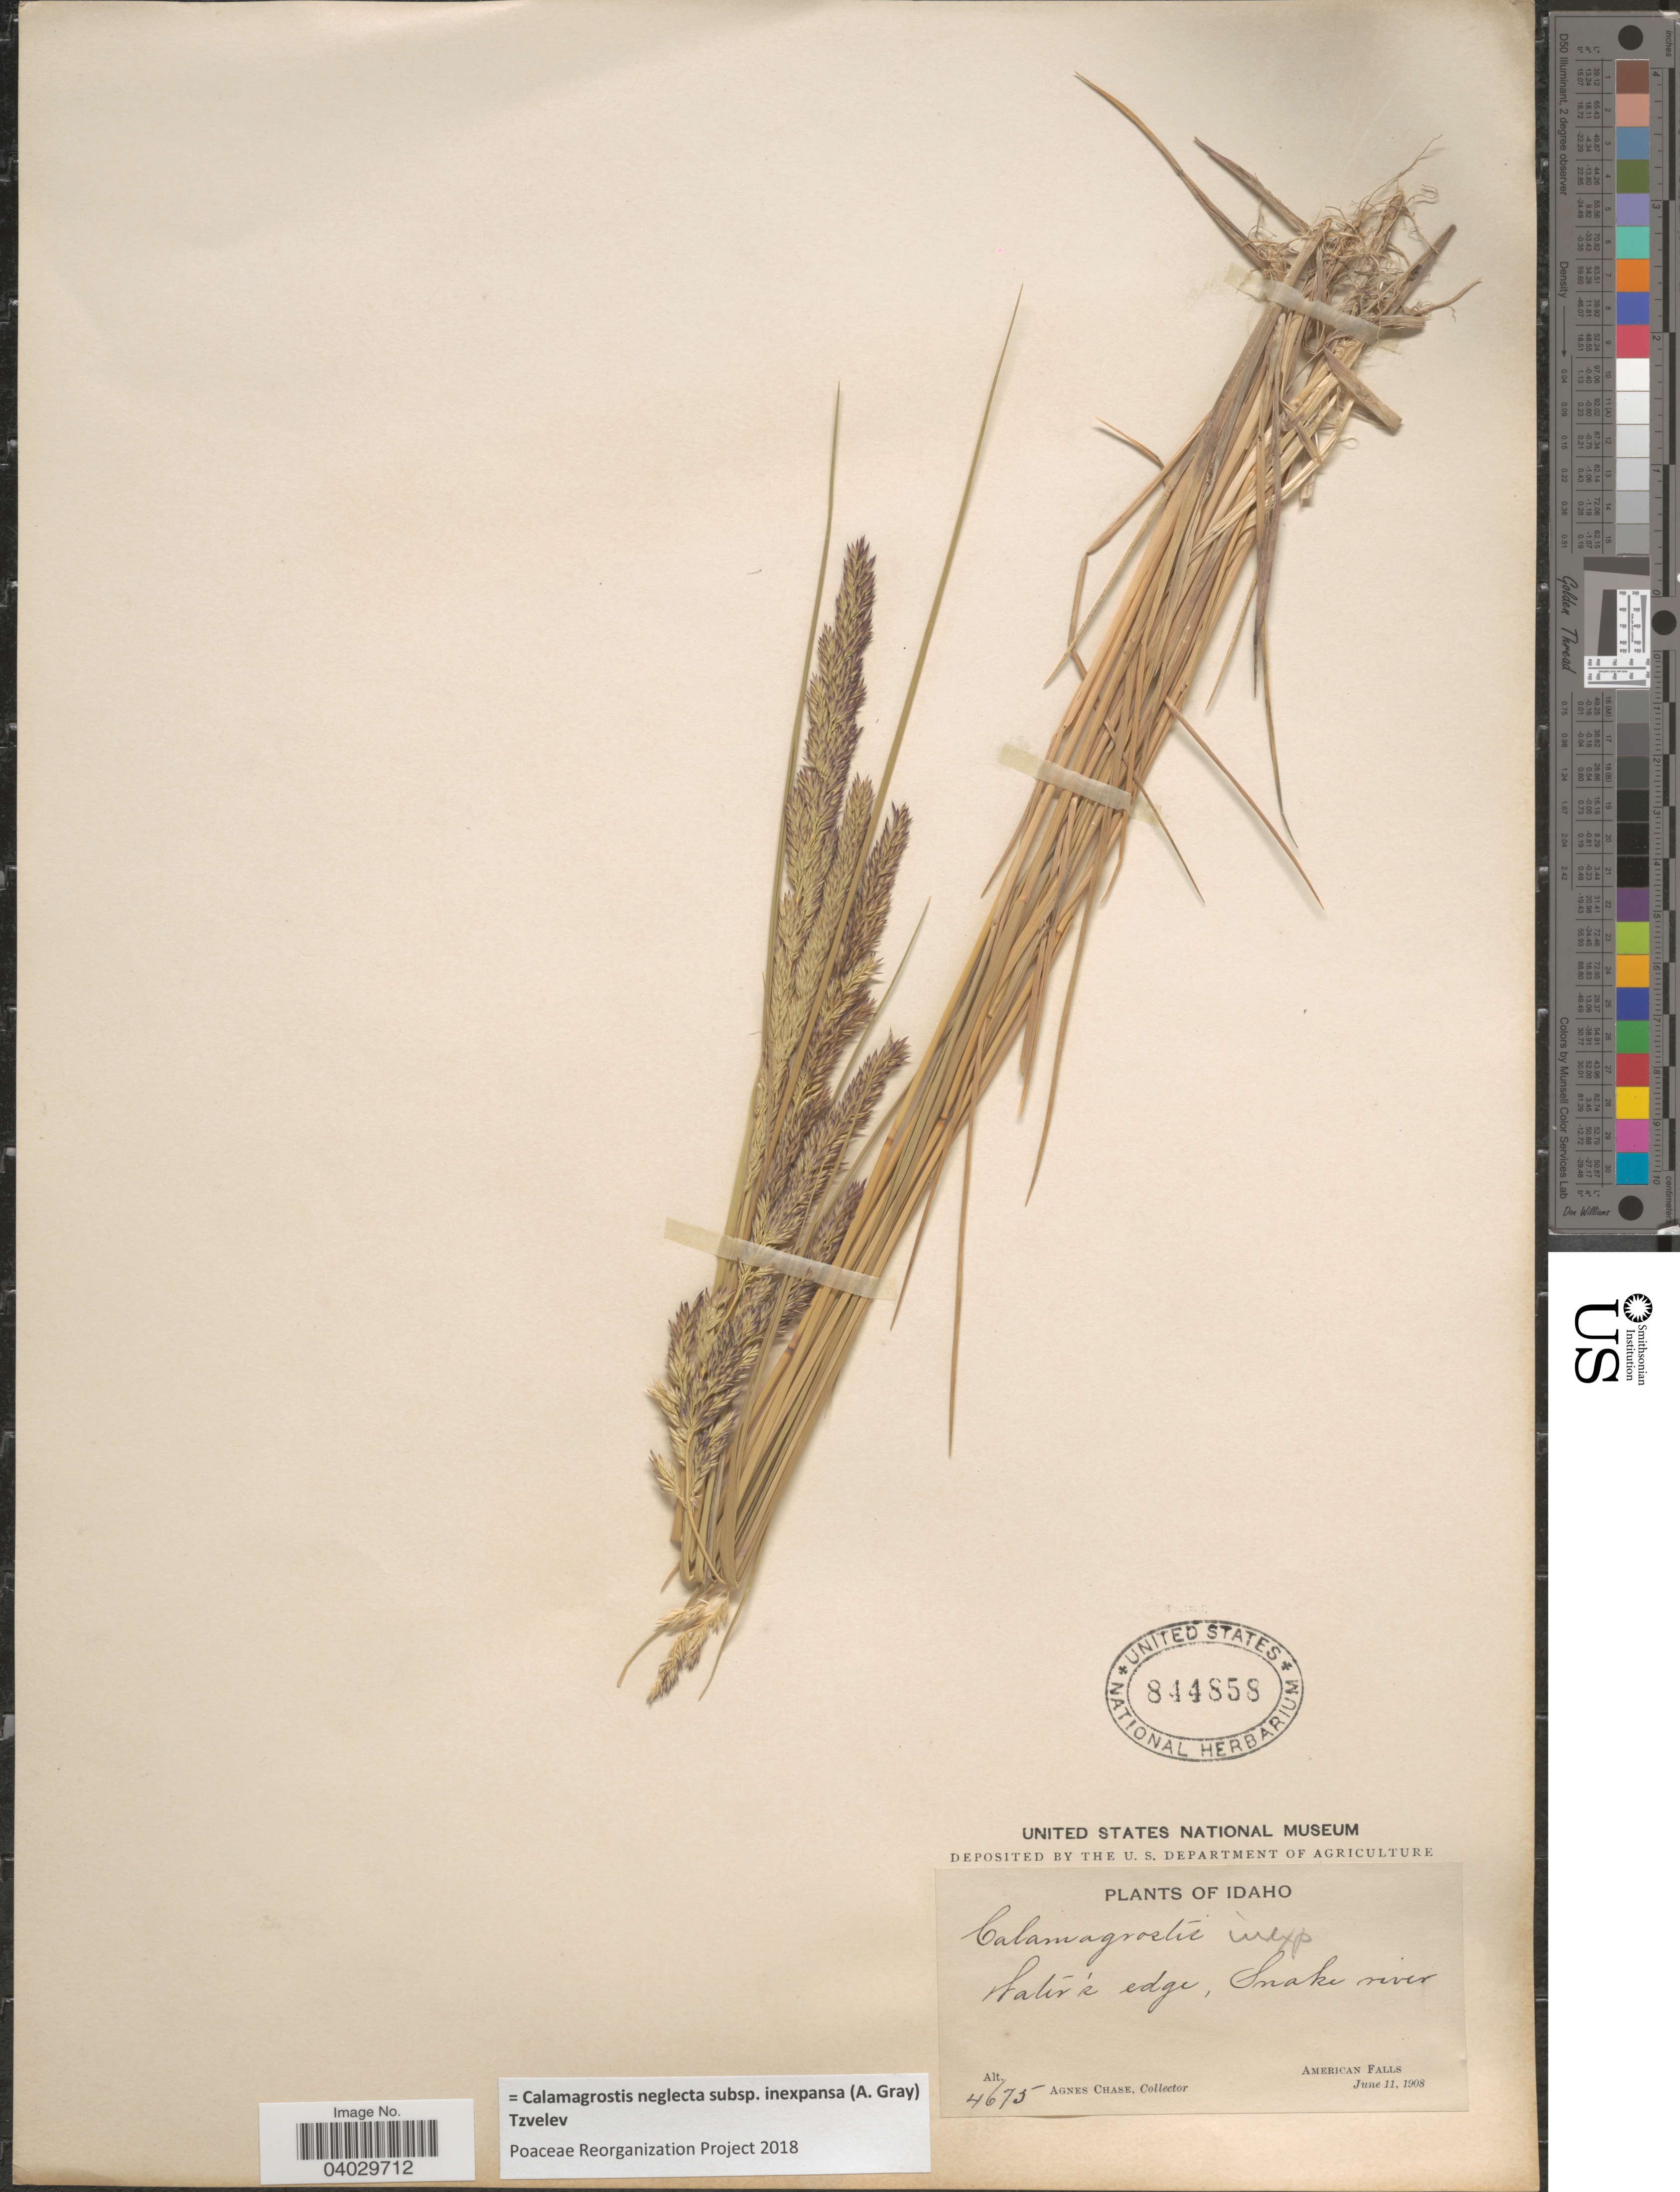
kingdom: Plantae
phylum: Tracheophyta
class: Liliopsida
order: Poales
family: Poaceae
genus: Calamagrostis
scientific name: Calamagrostis neglecta subsp. inexpansa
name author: (A. Gray) Tzvelev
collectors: A. Chase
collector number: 4675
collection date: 1908-06-11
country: United States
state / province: Idaho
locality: Water's edge, Snake river. American Falls.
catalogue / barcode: US 844858